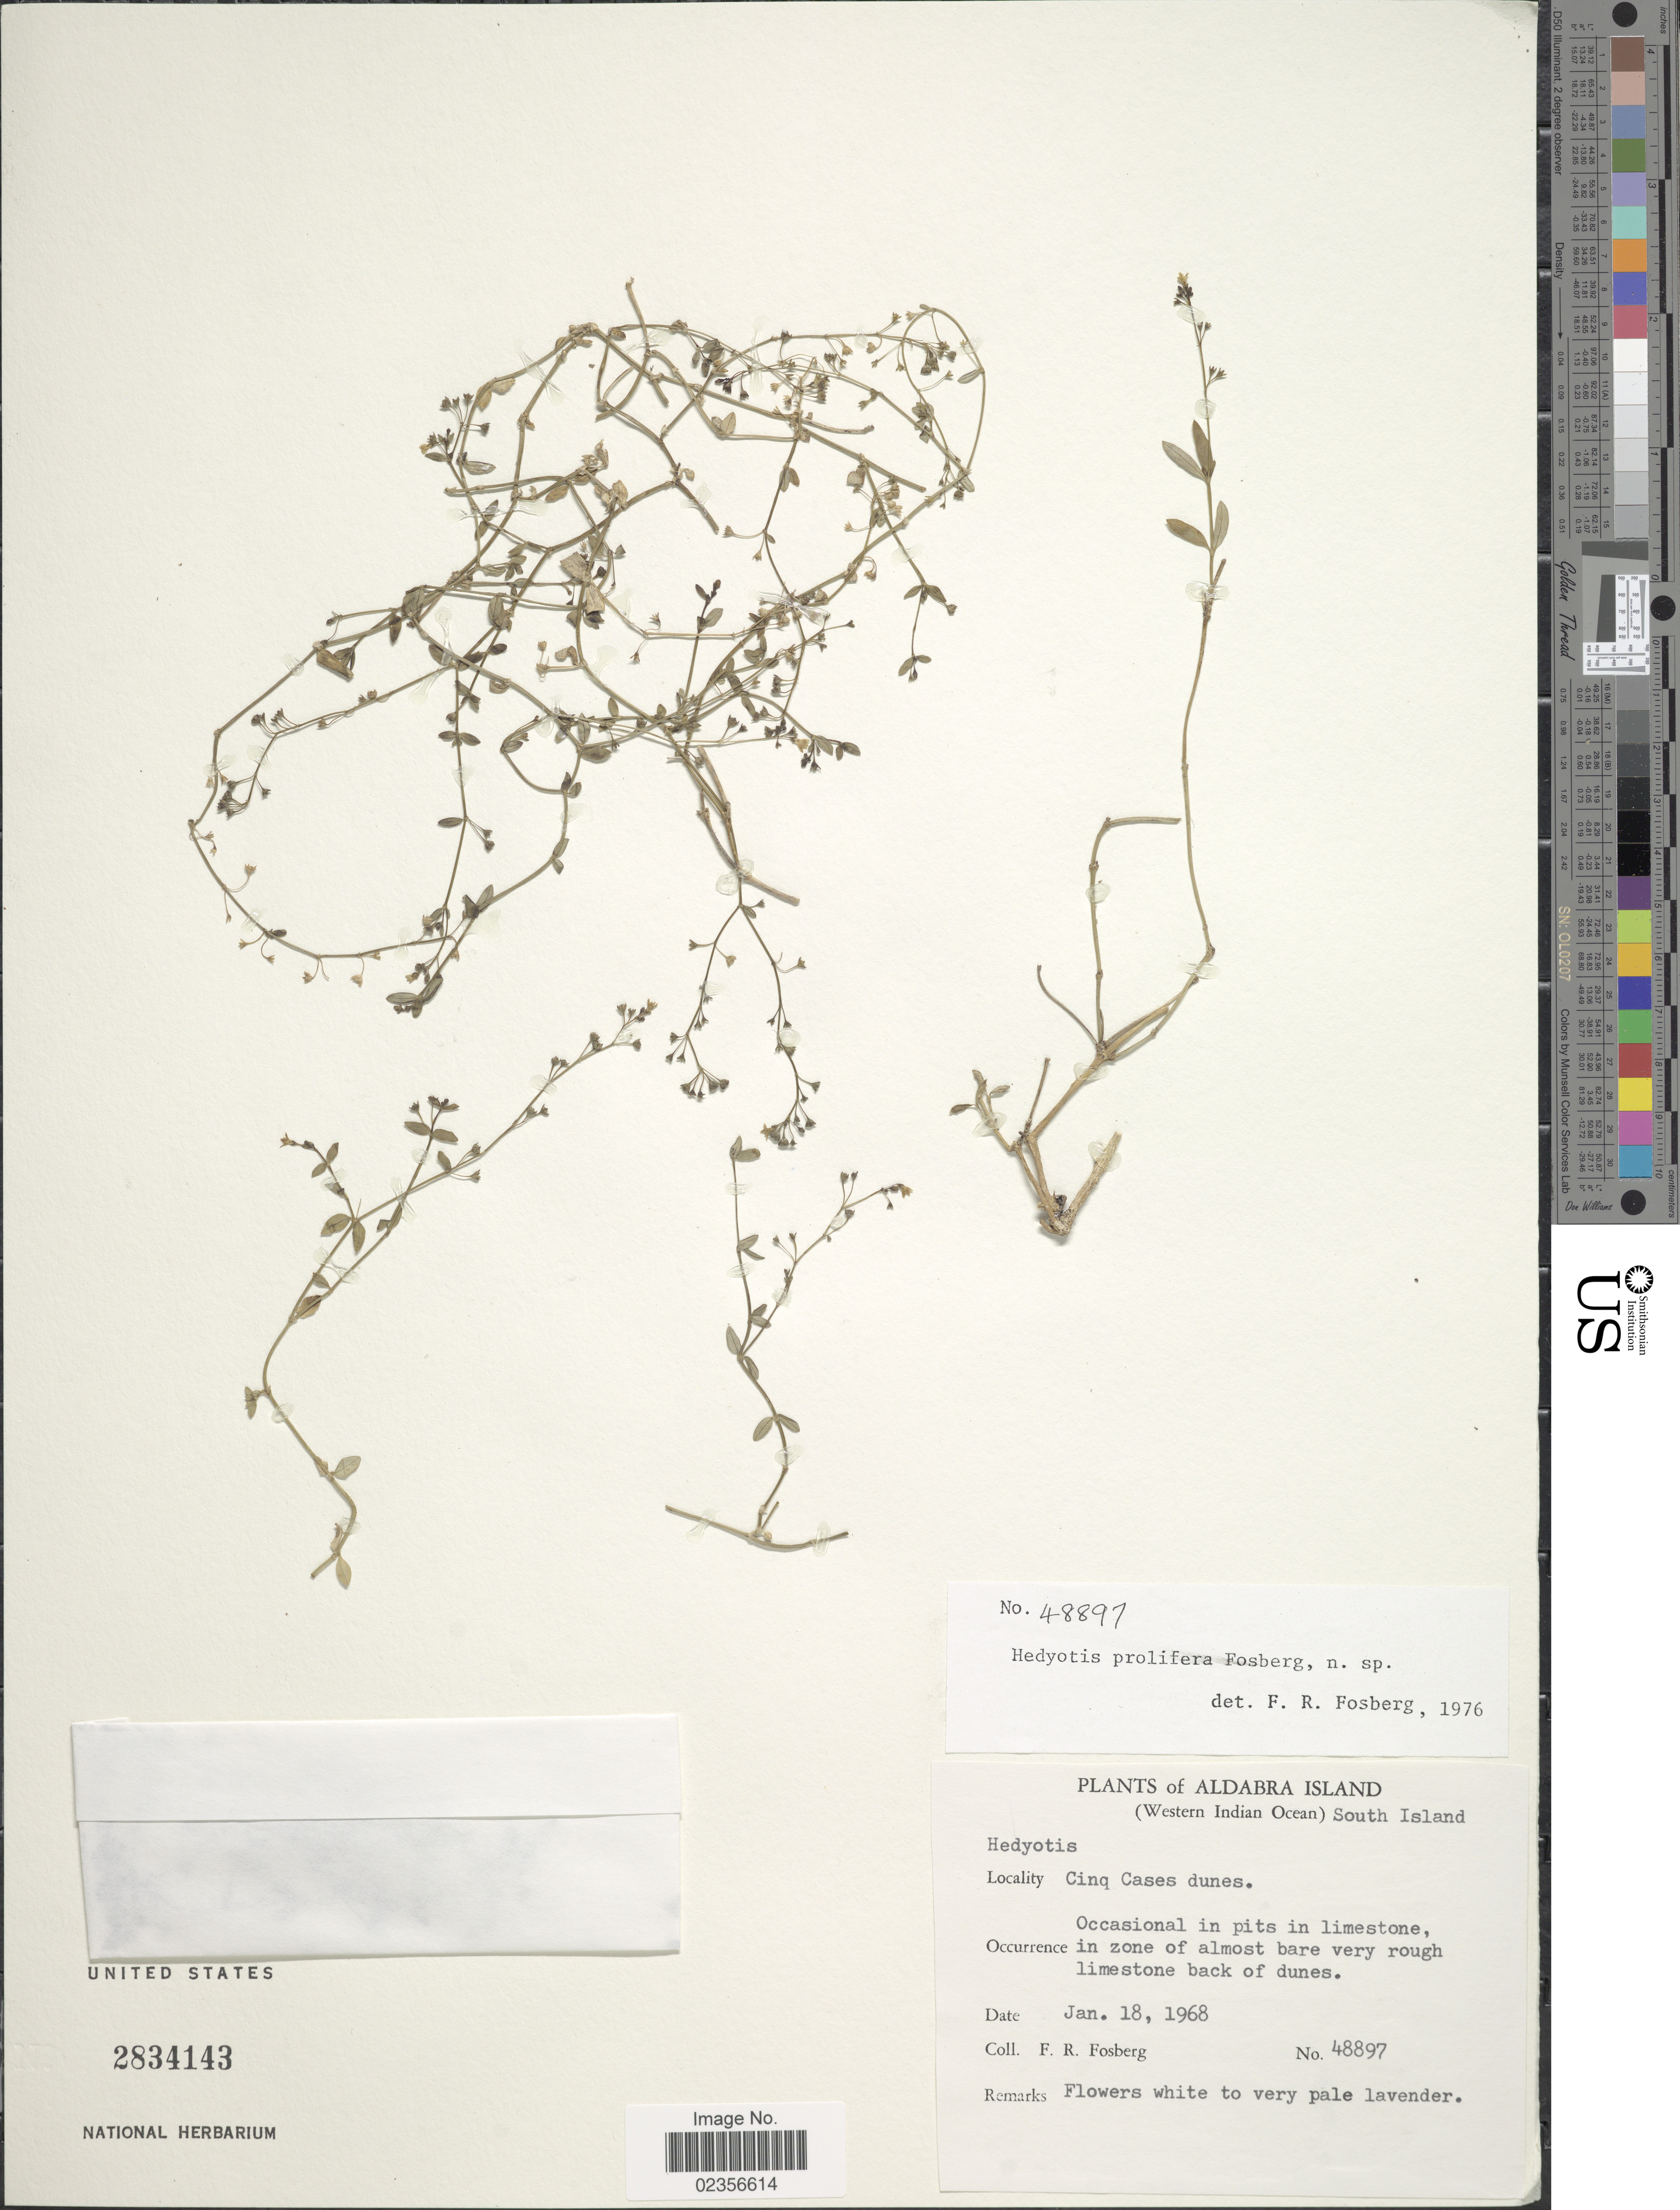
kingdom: Plantae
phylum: Tracheophyta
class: Magnoliopsida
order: Gentianales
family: Rubiaceae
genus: Hedyotis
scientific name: Hedyotis prolifera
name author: Fosberg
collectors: F. R. Fosberg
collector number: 48897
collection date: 1968-01-18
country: Seychelles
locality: Aldabra Island: South Island. Cinq Cases dunes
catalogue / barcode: US 2834143